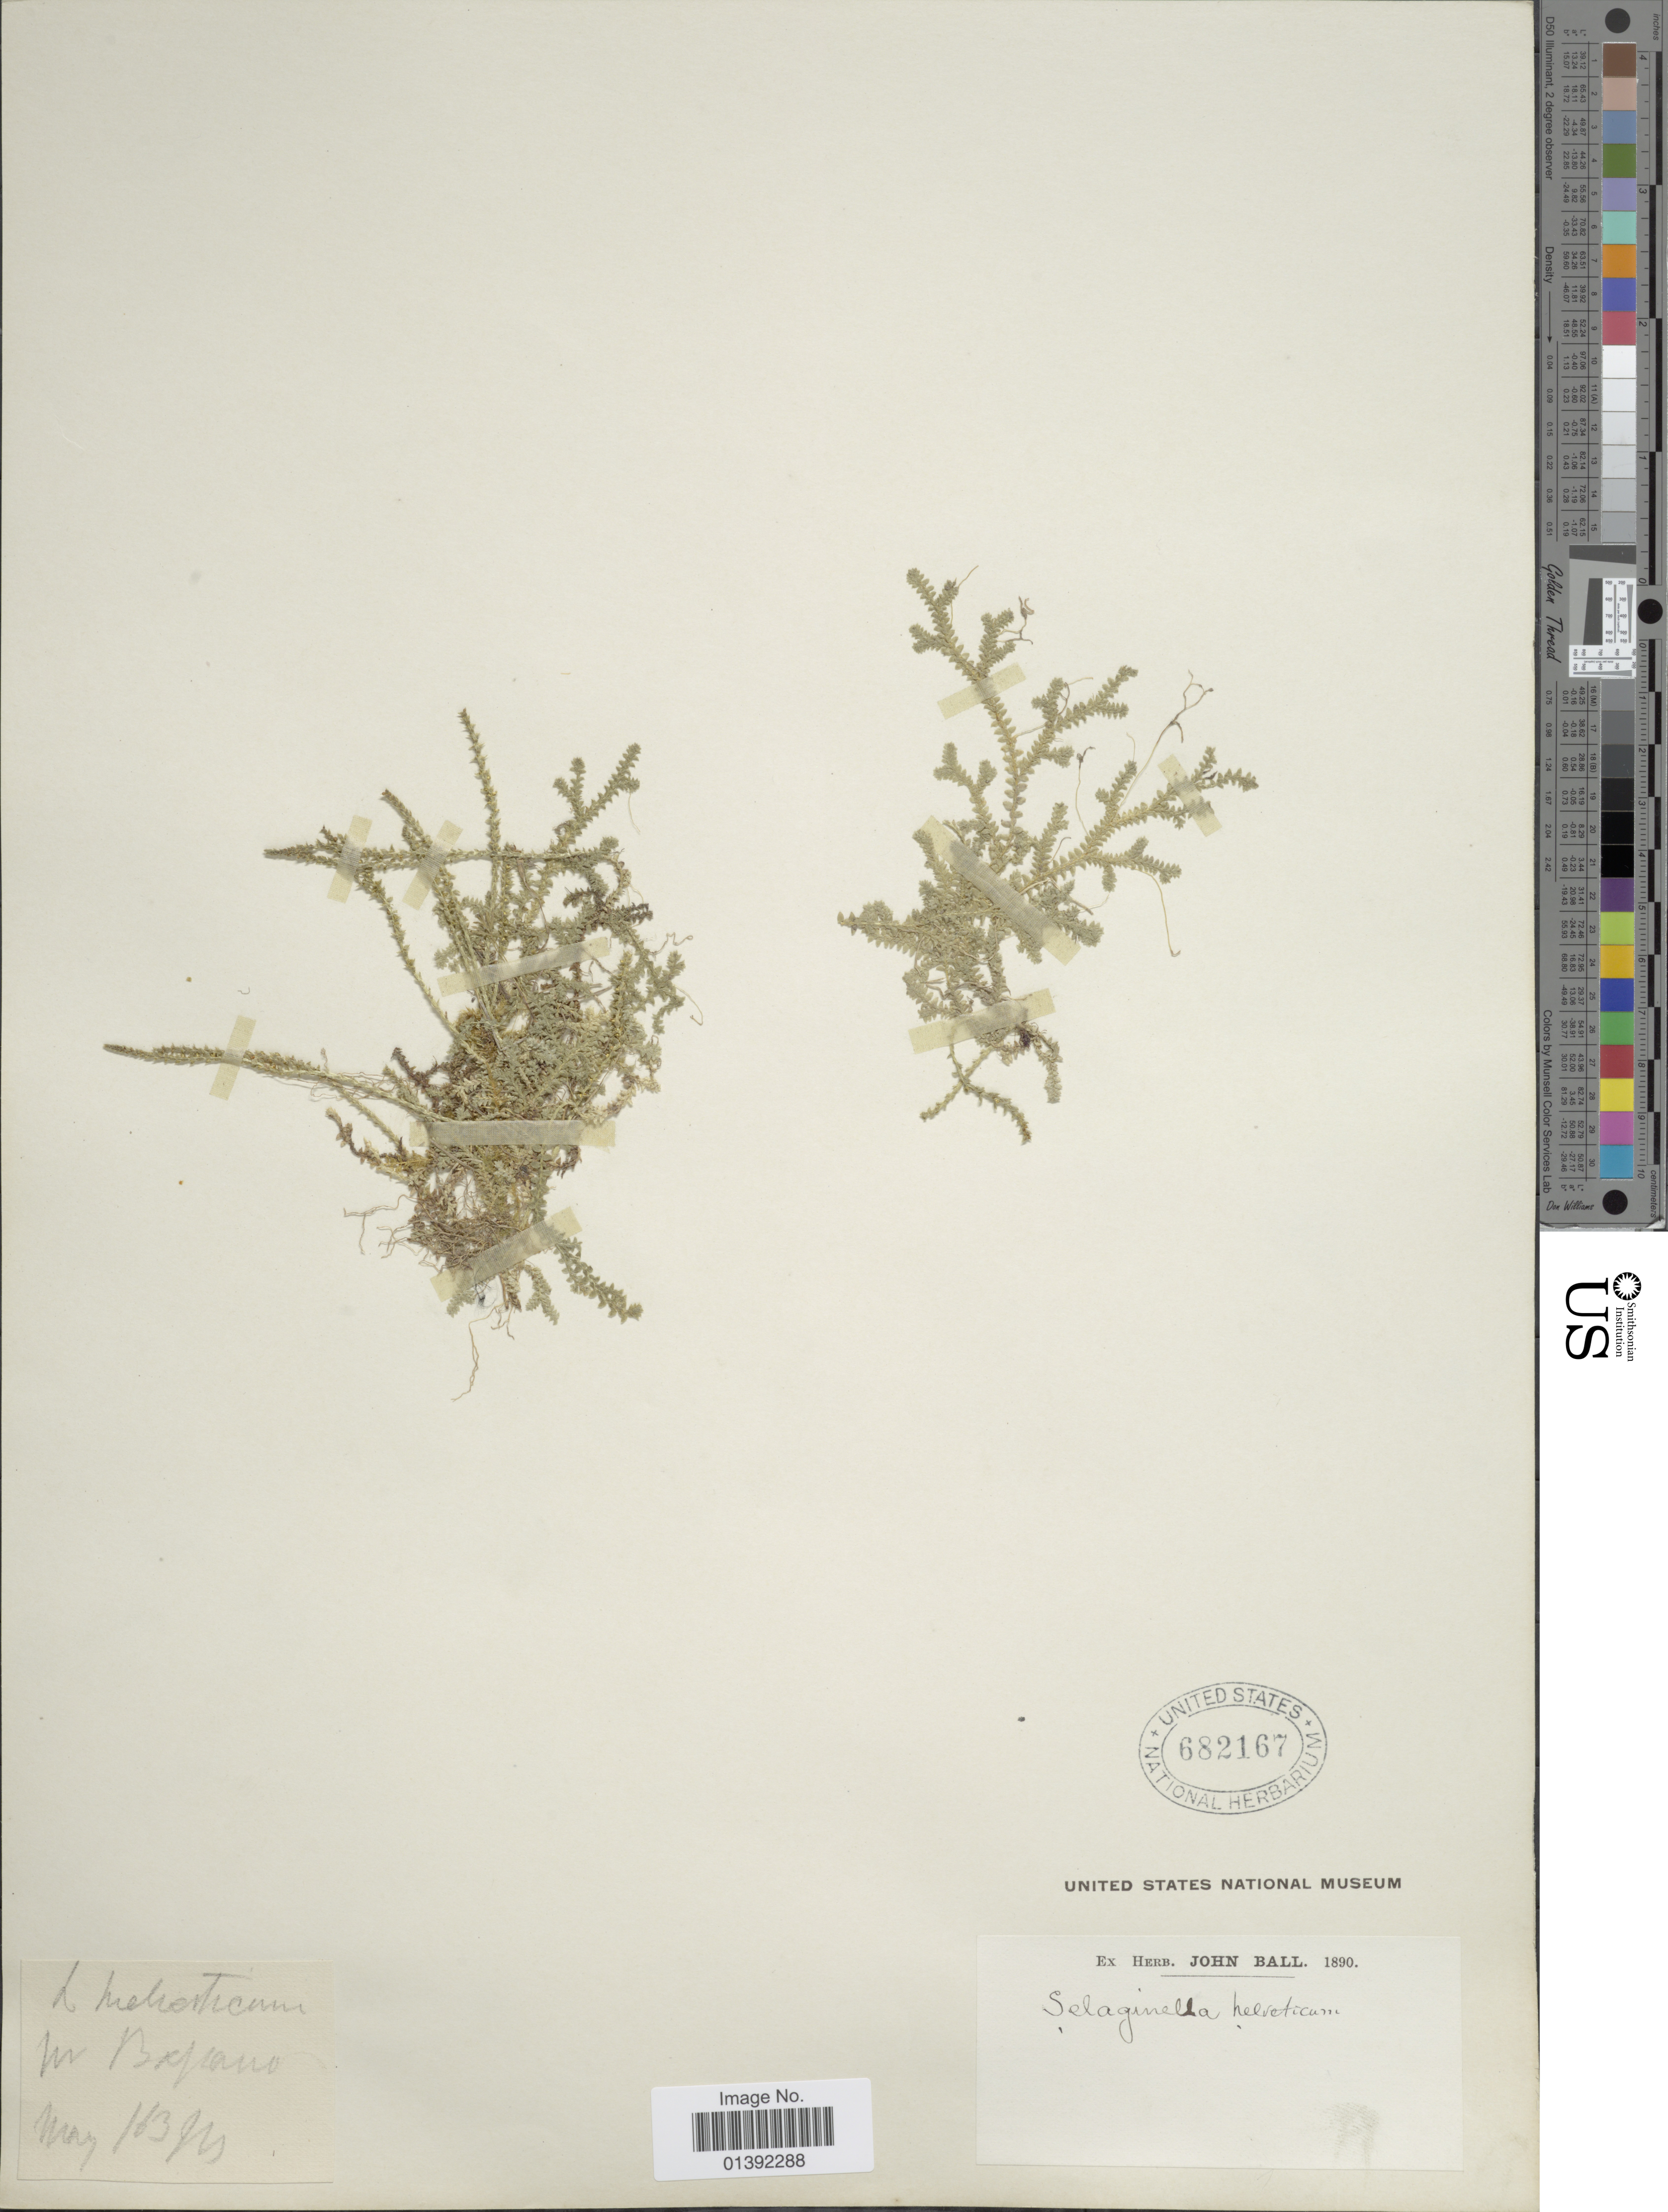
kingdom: Plantae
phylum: Tracheophyta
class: Lycopodiopsida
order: Selaginellales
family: Selaginellaceae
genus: Selaginella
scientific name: Selaginella helvetica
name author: (L.) Spring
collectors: ex herb. John Ball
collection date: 1890-05-13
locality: Nr Bonjean [interpreted]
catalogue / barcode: US 682167